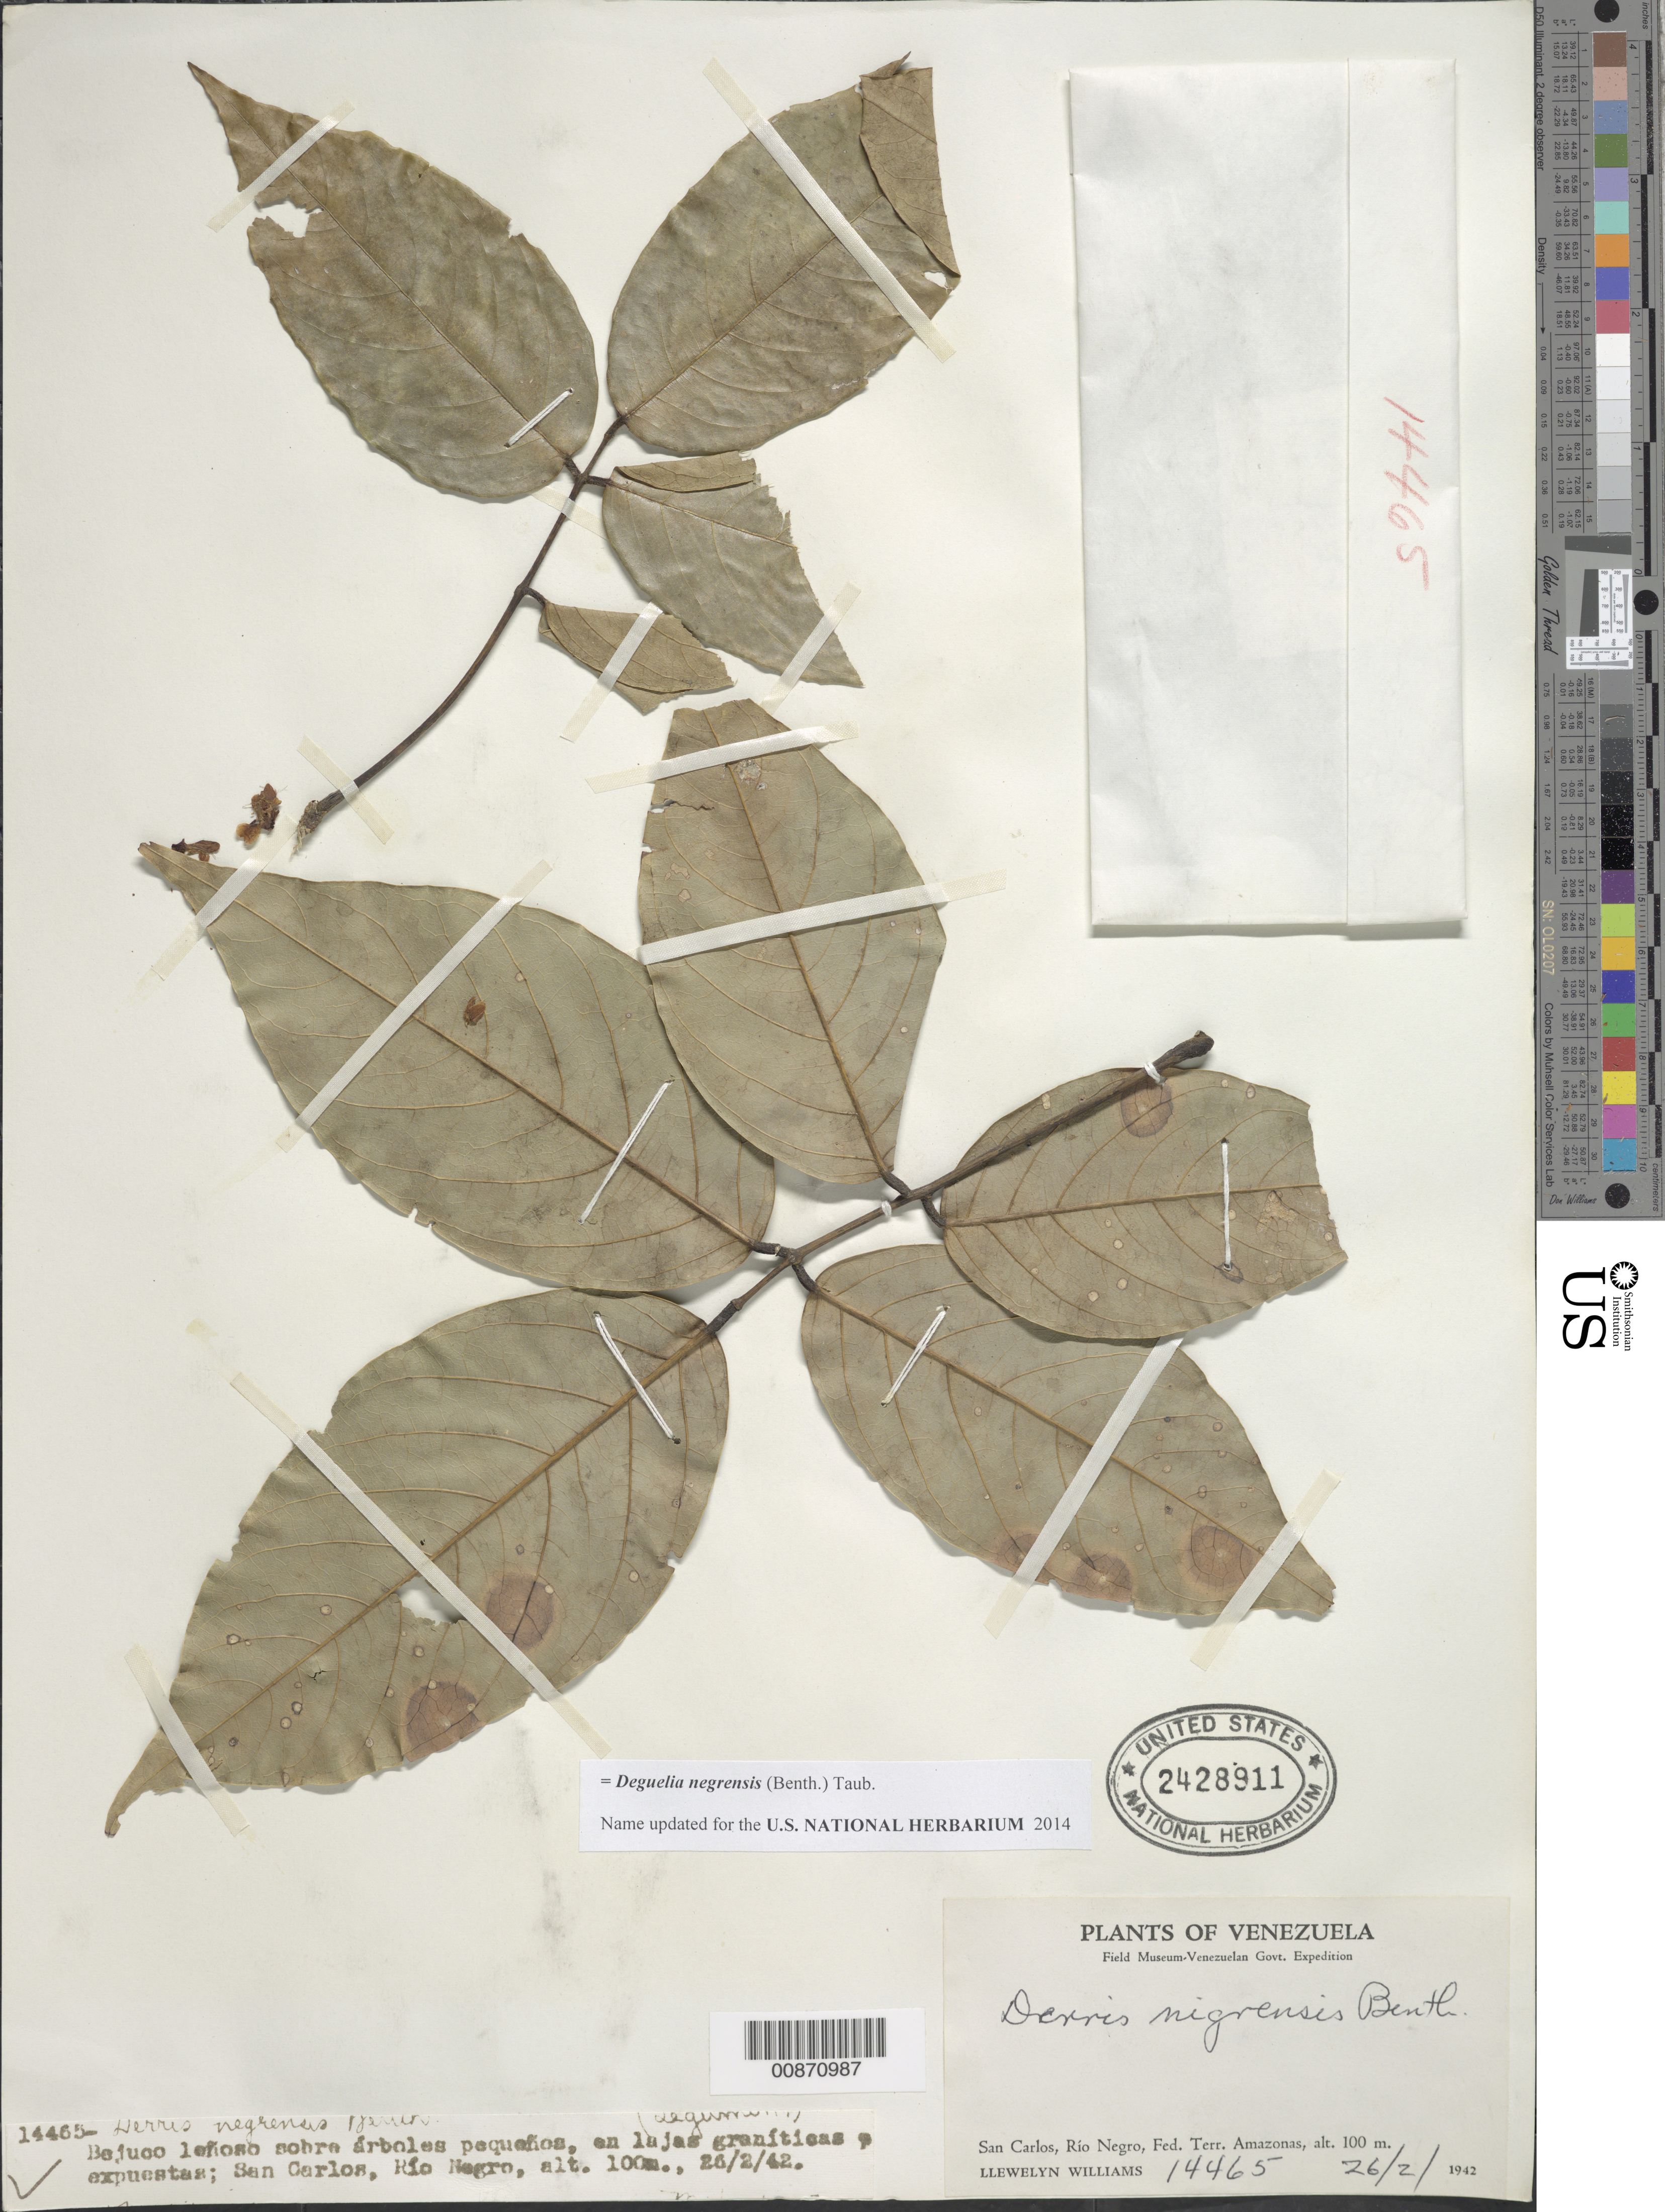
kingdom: Plantae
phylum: Tracheophyta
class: Magnoliopsida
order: Fabales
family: Fabaceae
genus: Deguelia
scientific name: Deguelia negrensis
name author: (Benth.) Taub.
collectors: Ll. Williams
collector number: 14465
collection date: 1942-02-26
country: Venezuela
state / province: Amazonas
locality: San Carlos, Rio Negro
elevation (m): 100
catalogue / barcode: US 2428911